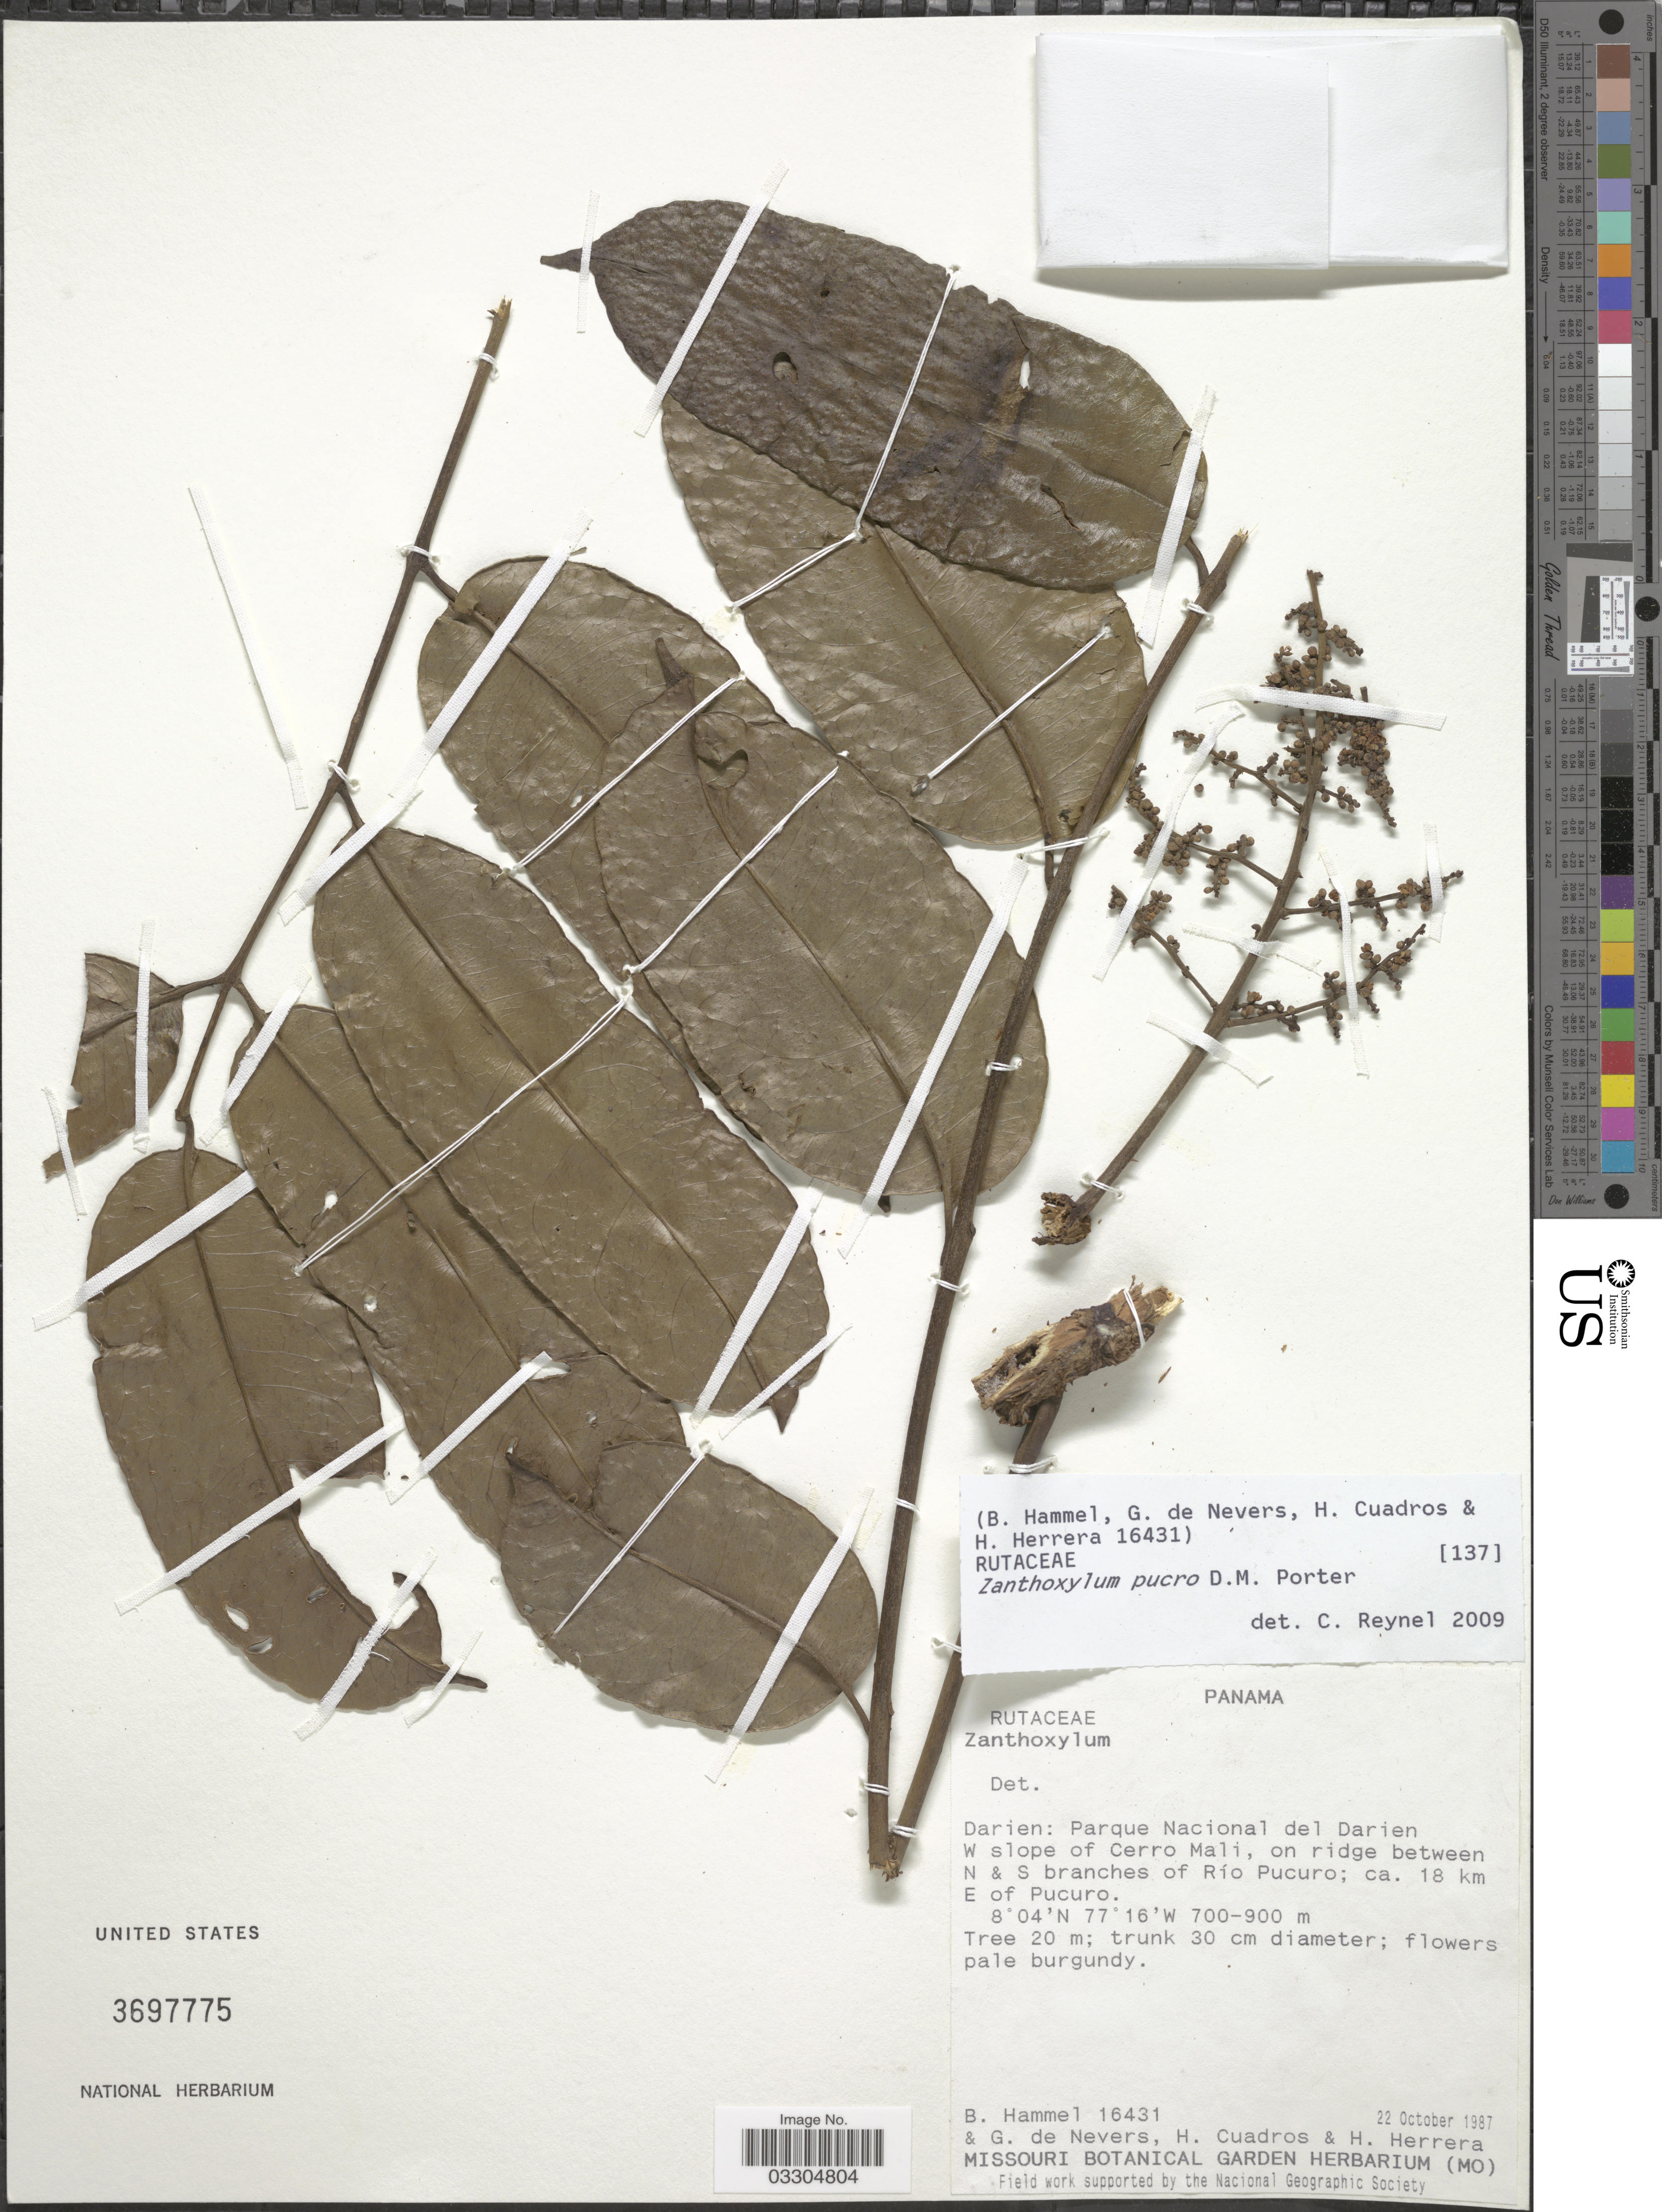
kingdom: Plantae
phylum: Tracheophyta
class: Magnoliopsida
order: Sapindales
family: Rutaceae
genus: Zanthoxylum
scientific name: Zanthoxylum pucro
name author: D.M. Porter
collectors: B. Hammel, G. Nevers, H. Cuadros & H. Herrera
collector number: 16431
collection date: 1987-10-22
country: Panama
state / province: Darién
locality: Parque Nacional del Darien W slope of Cerro Mali, on ridge between N & S branches of Río Pucuro; ca. 18 km E of Pucuro.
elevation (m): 700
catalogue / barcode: US 3697775